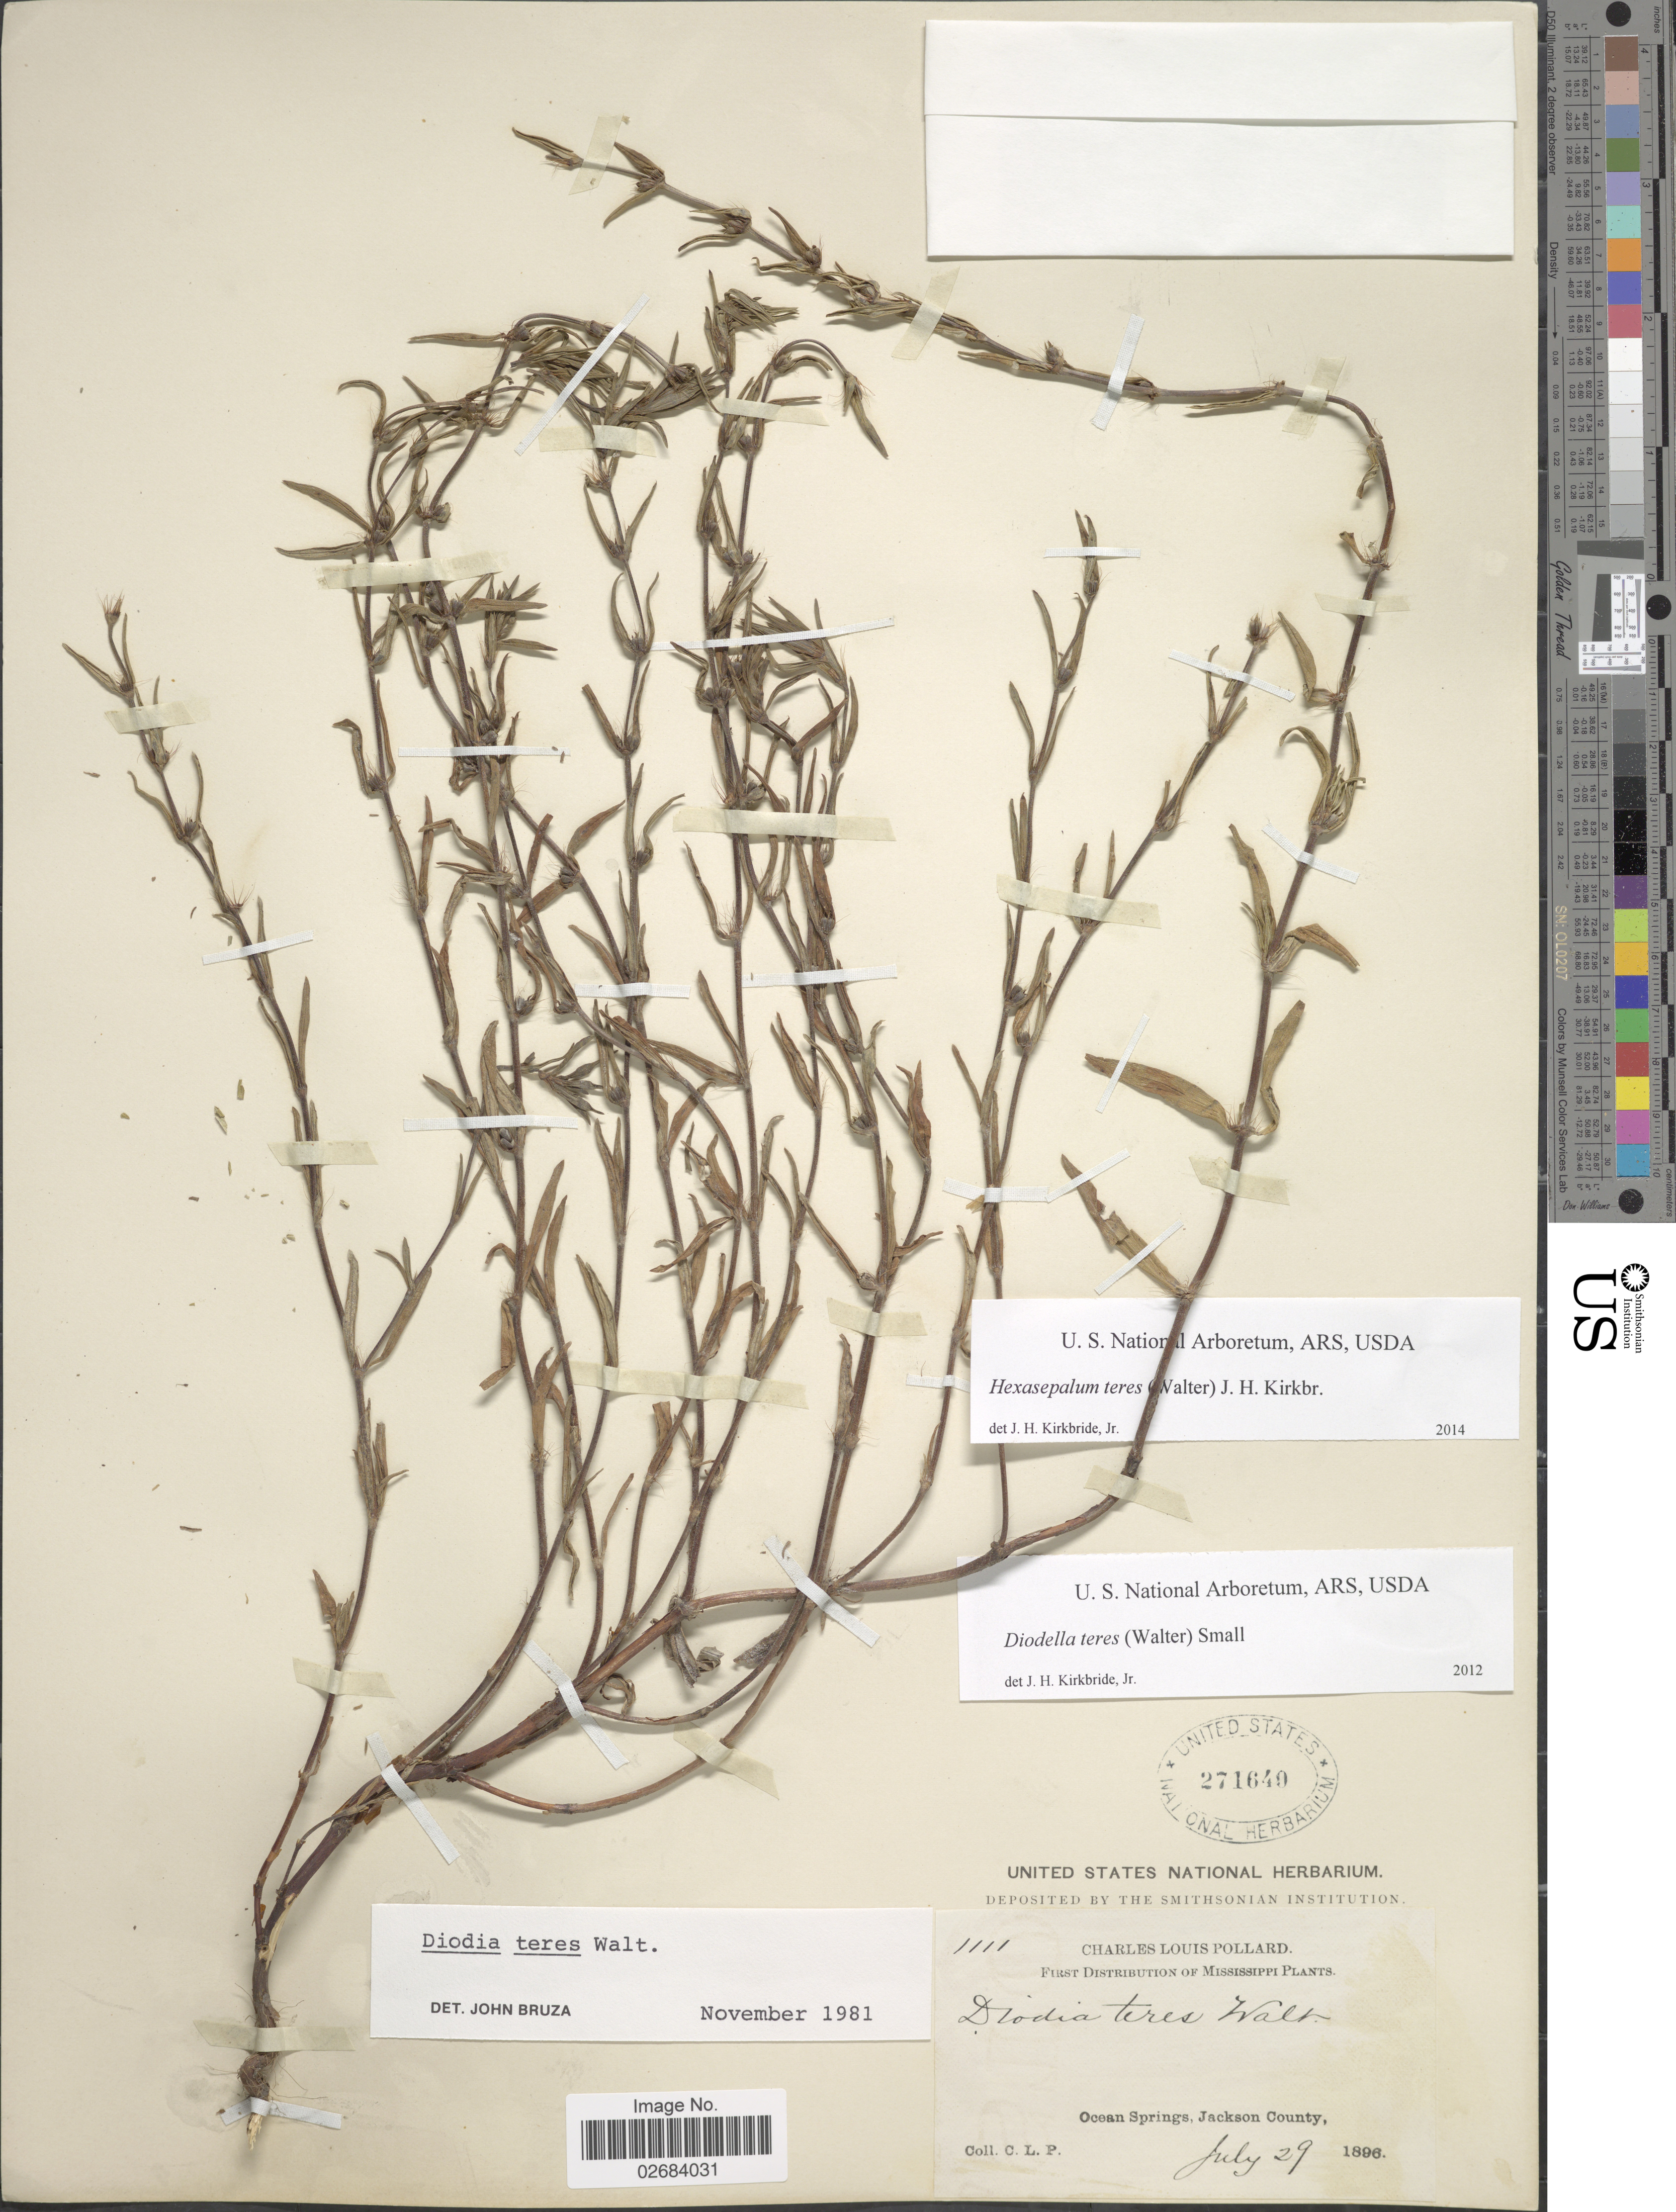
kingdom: Plantae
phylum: Tracheophyta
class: Magnoliopsida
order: Gentianales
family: Rubiaceae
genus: Diodia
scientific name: Diodia teres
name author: Walter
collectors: C. L. Pollard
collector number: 1111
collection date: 1896-07-29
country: United States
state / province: Mississippi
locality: Ocean Springs, Jackson County.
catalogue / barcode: US 271640